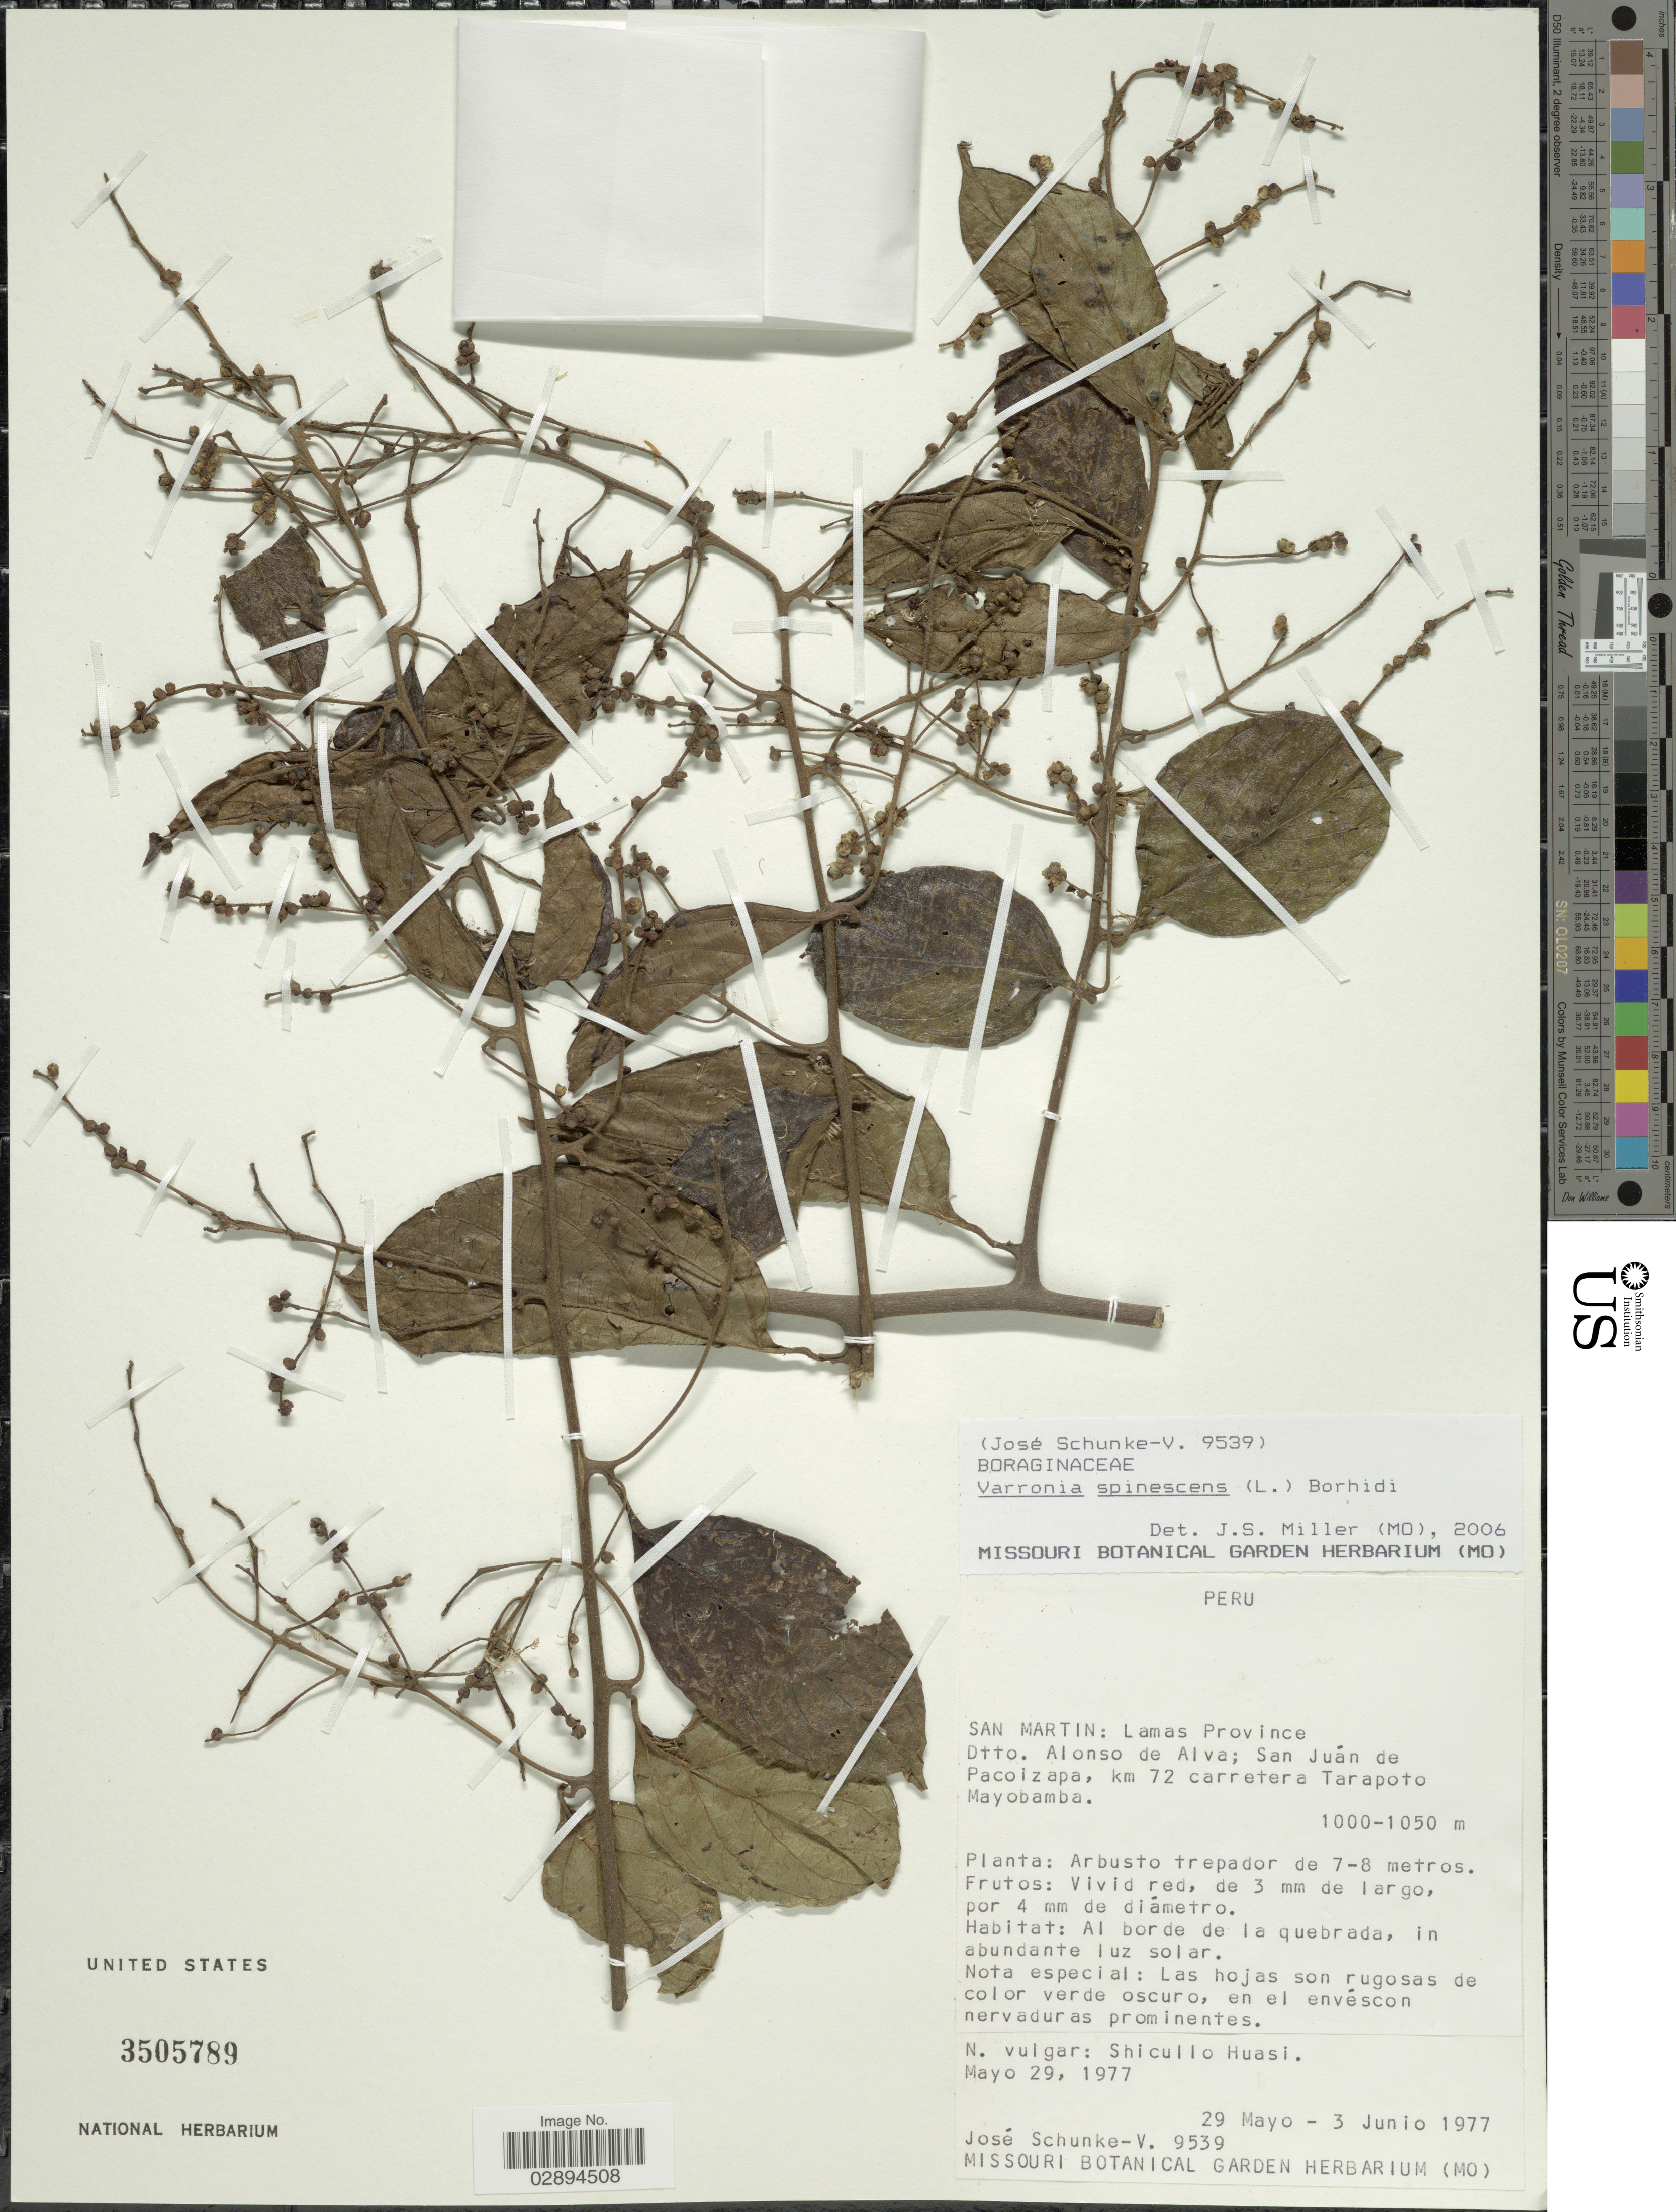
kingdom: Plantae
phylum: Tracheophyta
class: Magnoliopsida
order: Boraginales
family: Cordiaceae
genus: Varronia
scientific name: Varronia spinescens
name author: (L.) Borhidi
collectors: J. Schunke Vigo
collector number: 9539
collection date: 1977-05-29/1977-06-03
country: Peru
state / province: San Martín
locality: Lamas Province. Dtto. Alonso de Alva; San Juán de Pacoizapa, km 72 carretera Tarapoto Mayobamba.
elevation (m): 1000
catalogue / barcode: US 3505789